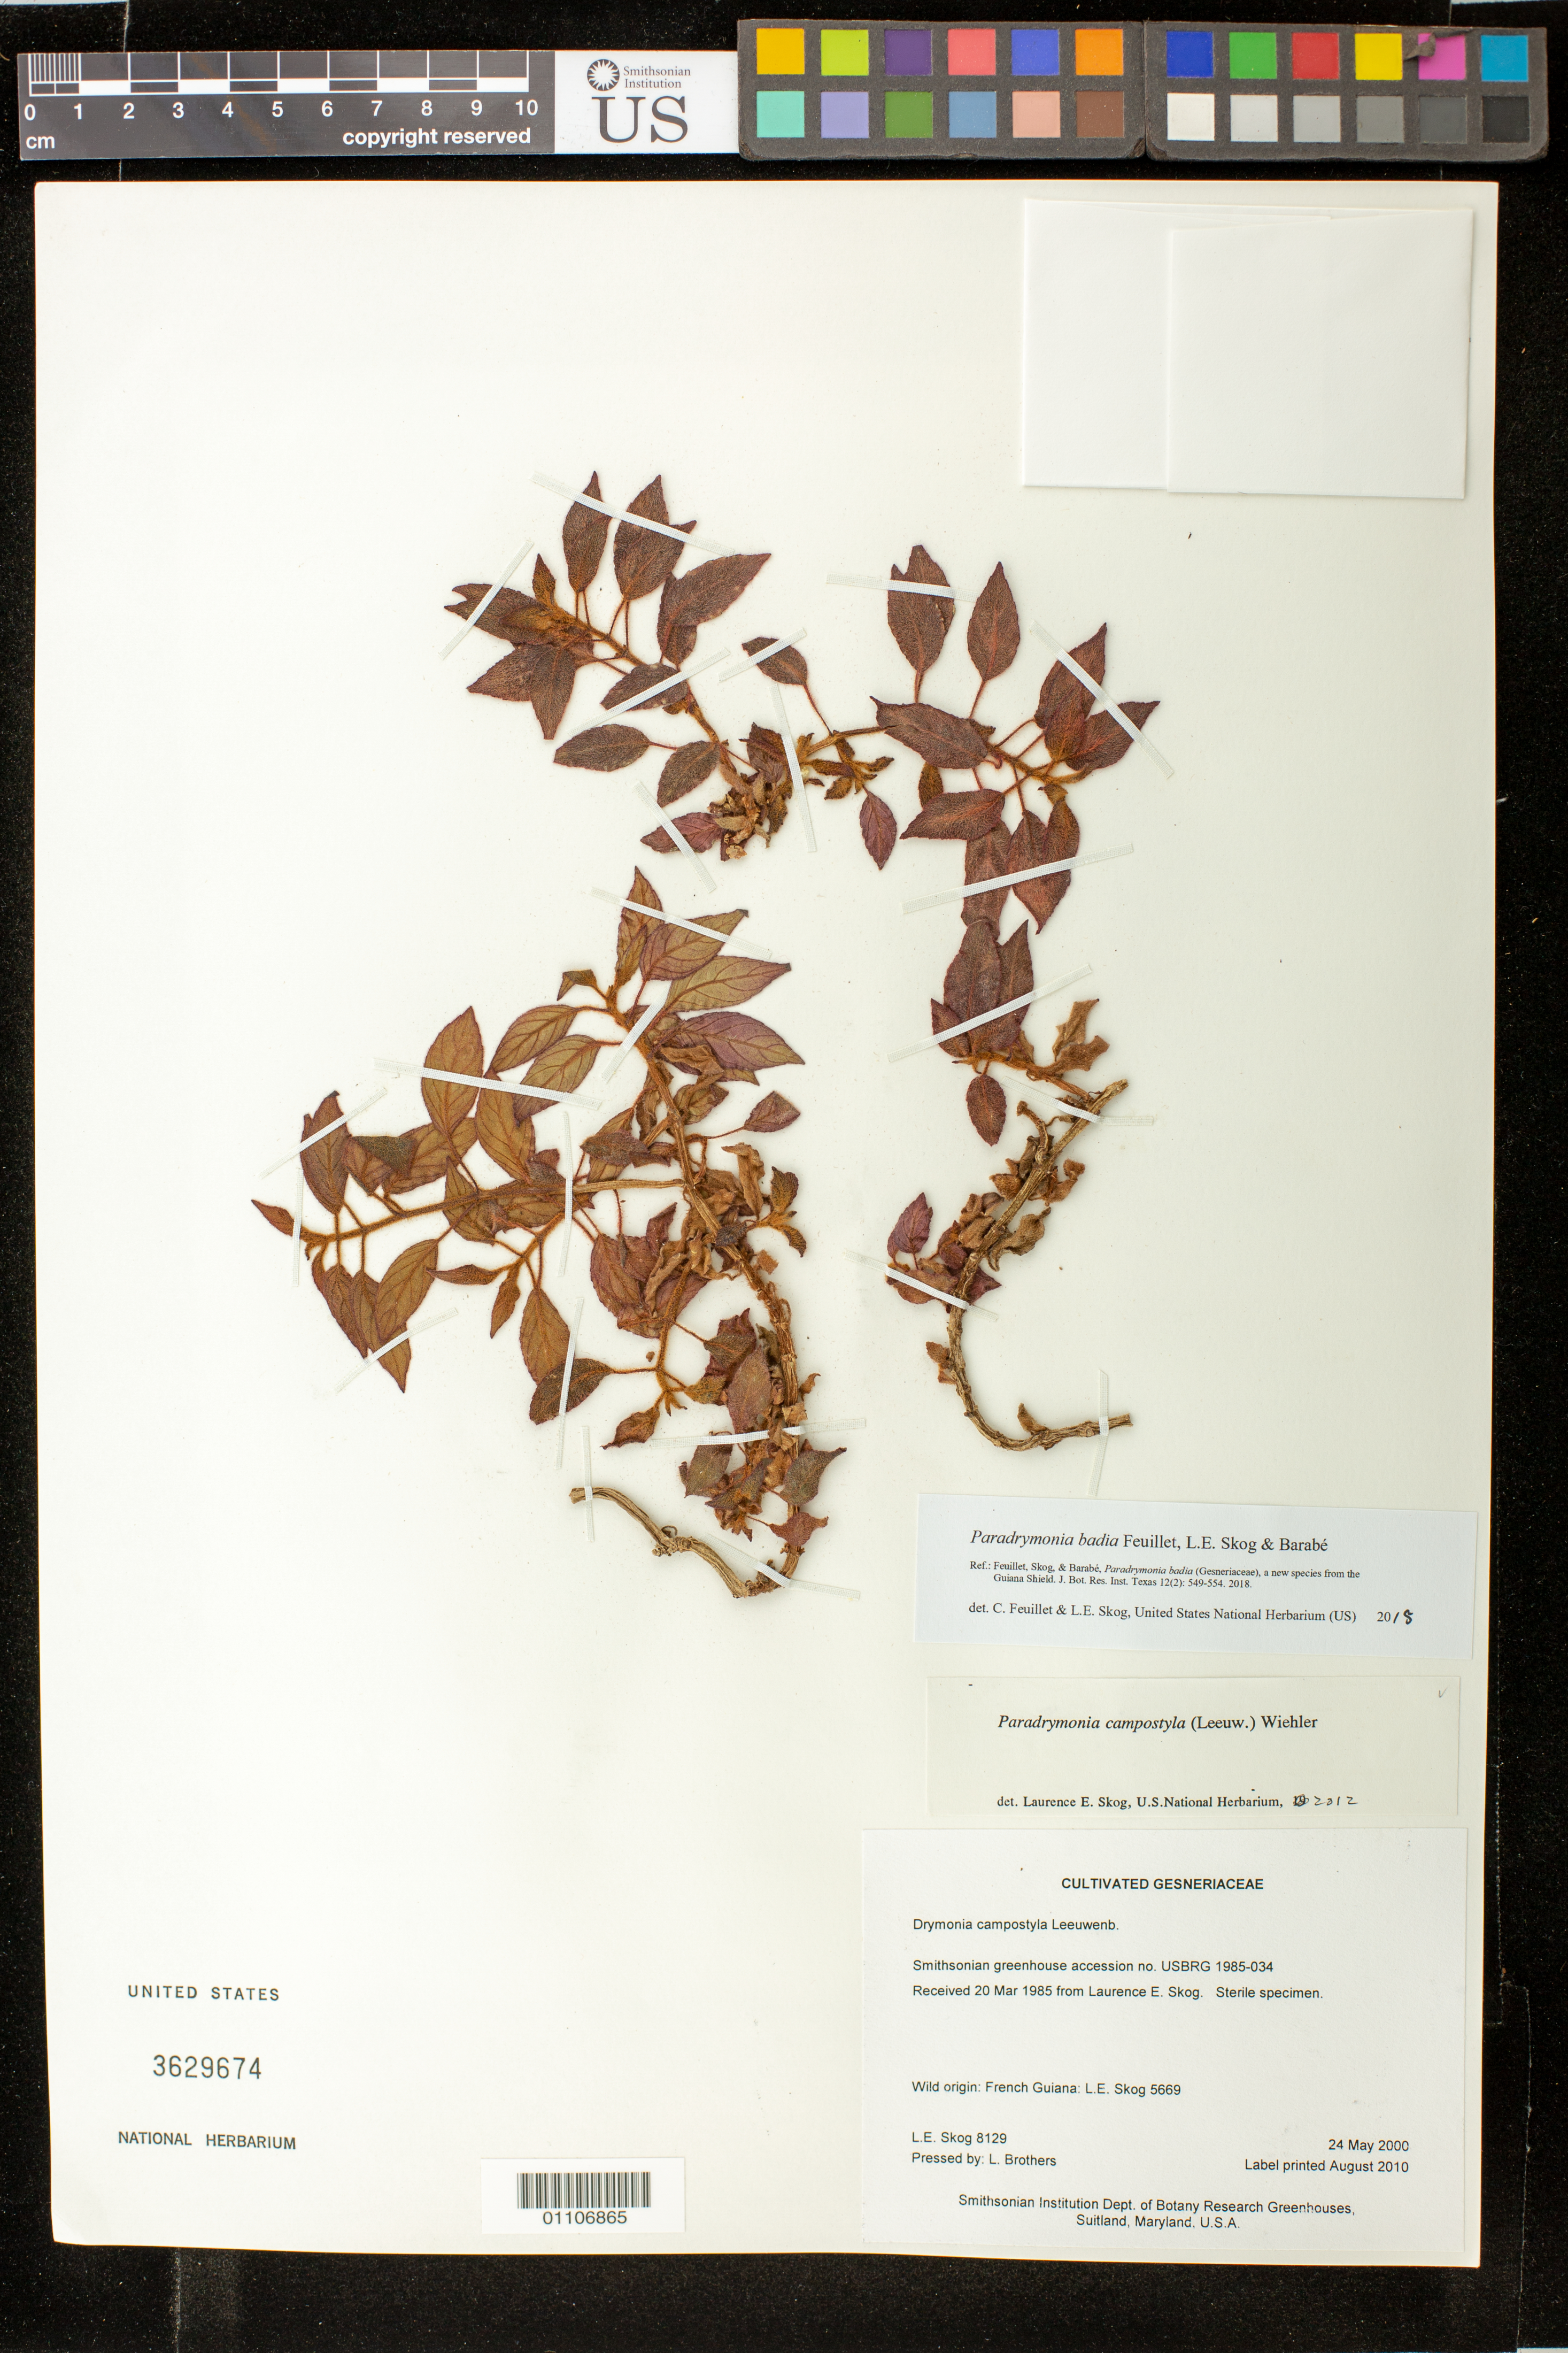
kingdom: Plantae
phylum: Tracheophyta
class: Magnoliopsida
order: Lamiales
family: Gesneriaceae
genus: Paradrymonia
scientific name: Paradrymonia badia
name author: Feuillet et al.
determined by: Skog, Laurence E.; Feuillet, C.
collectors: L. E. Skog & L. Brothers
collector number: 8129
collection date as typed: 24 May 2000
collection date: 2000-05-24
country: French Guiana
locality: Smithsonian Institution Dept. of Botany Research Greenhouses, Suitland, Maryland, U.S.A.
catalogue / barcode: US 3629674